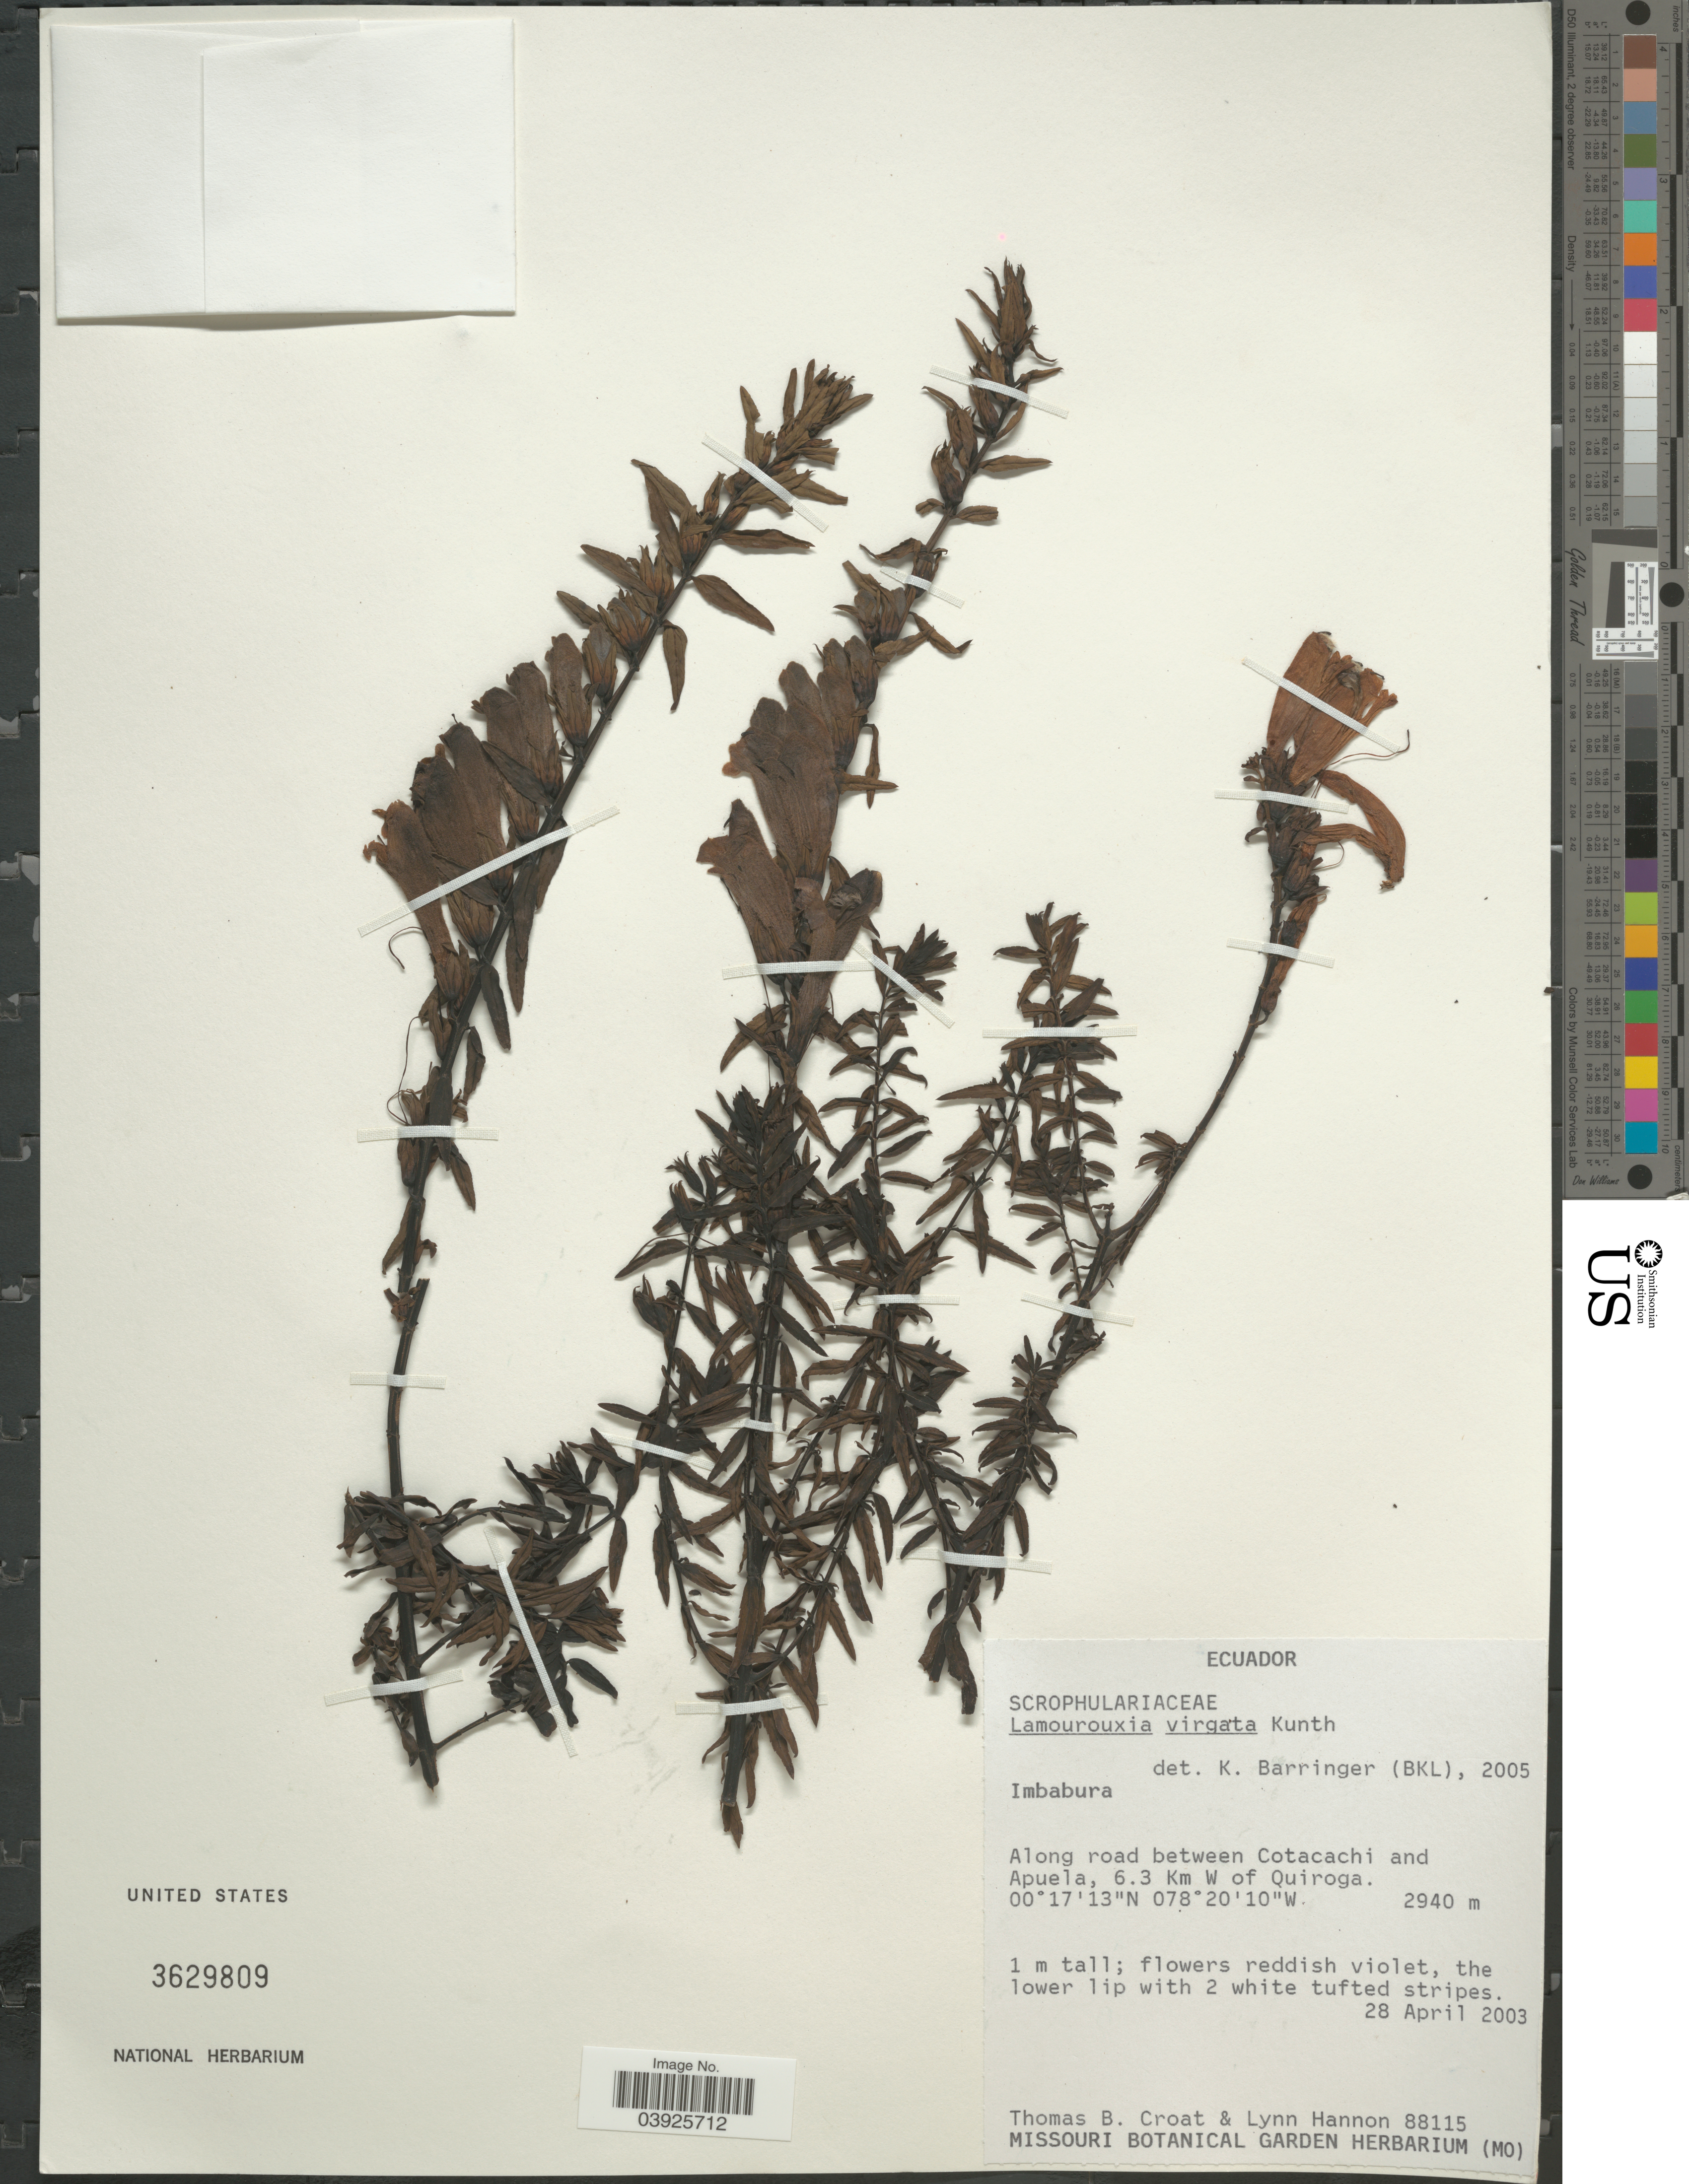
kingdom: Plantae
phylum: Tracheophyta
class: Magnoliopsida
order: Lamiales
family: Orobanchaceae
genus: Lamourouxia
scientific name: Lamourouxia virgata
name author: Kunth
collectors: T. B. Croat & L. Hannon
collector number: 88115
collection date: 2003-04-28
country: Ecuador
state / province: Imbabura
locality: Along road between Cotacachi and Apuela, 6.3 Km W of Quiroga.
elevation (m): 2940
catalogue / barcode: US 3629809